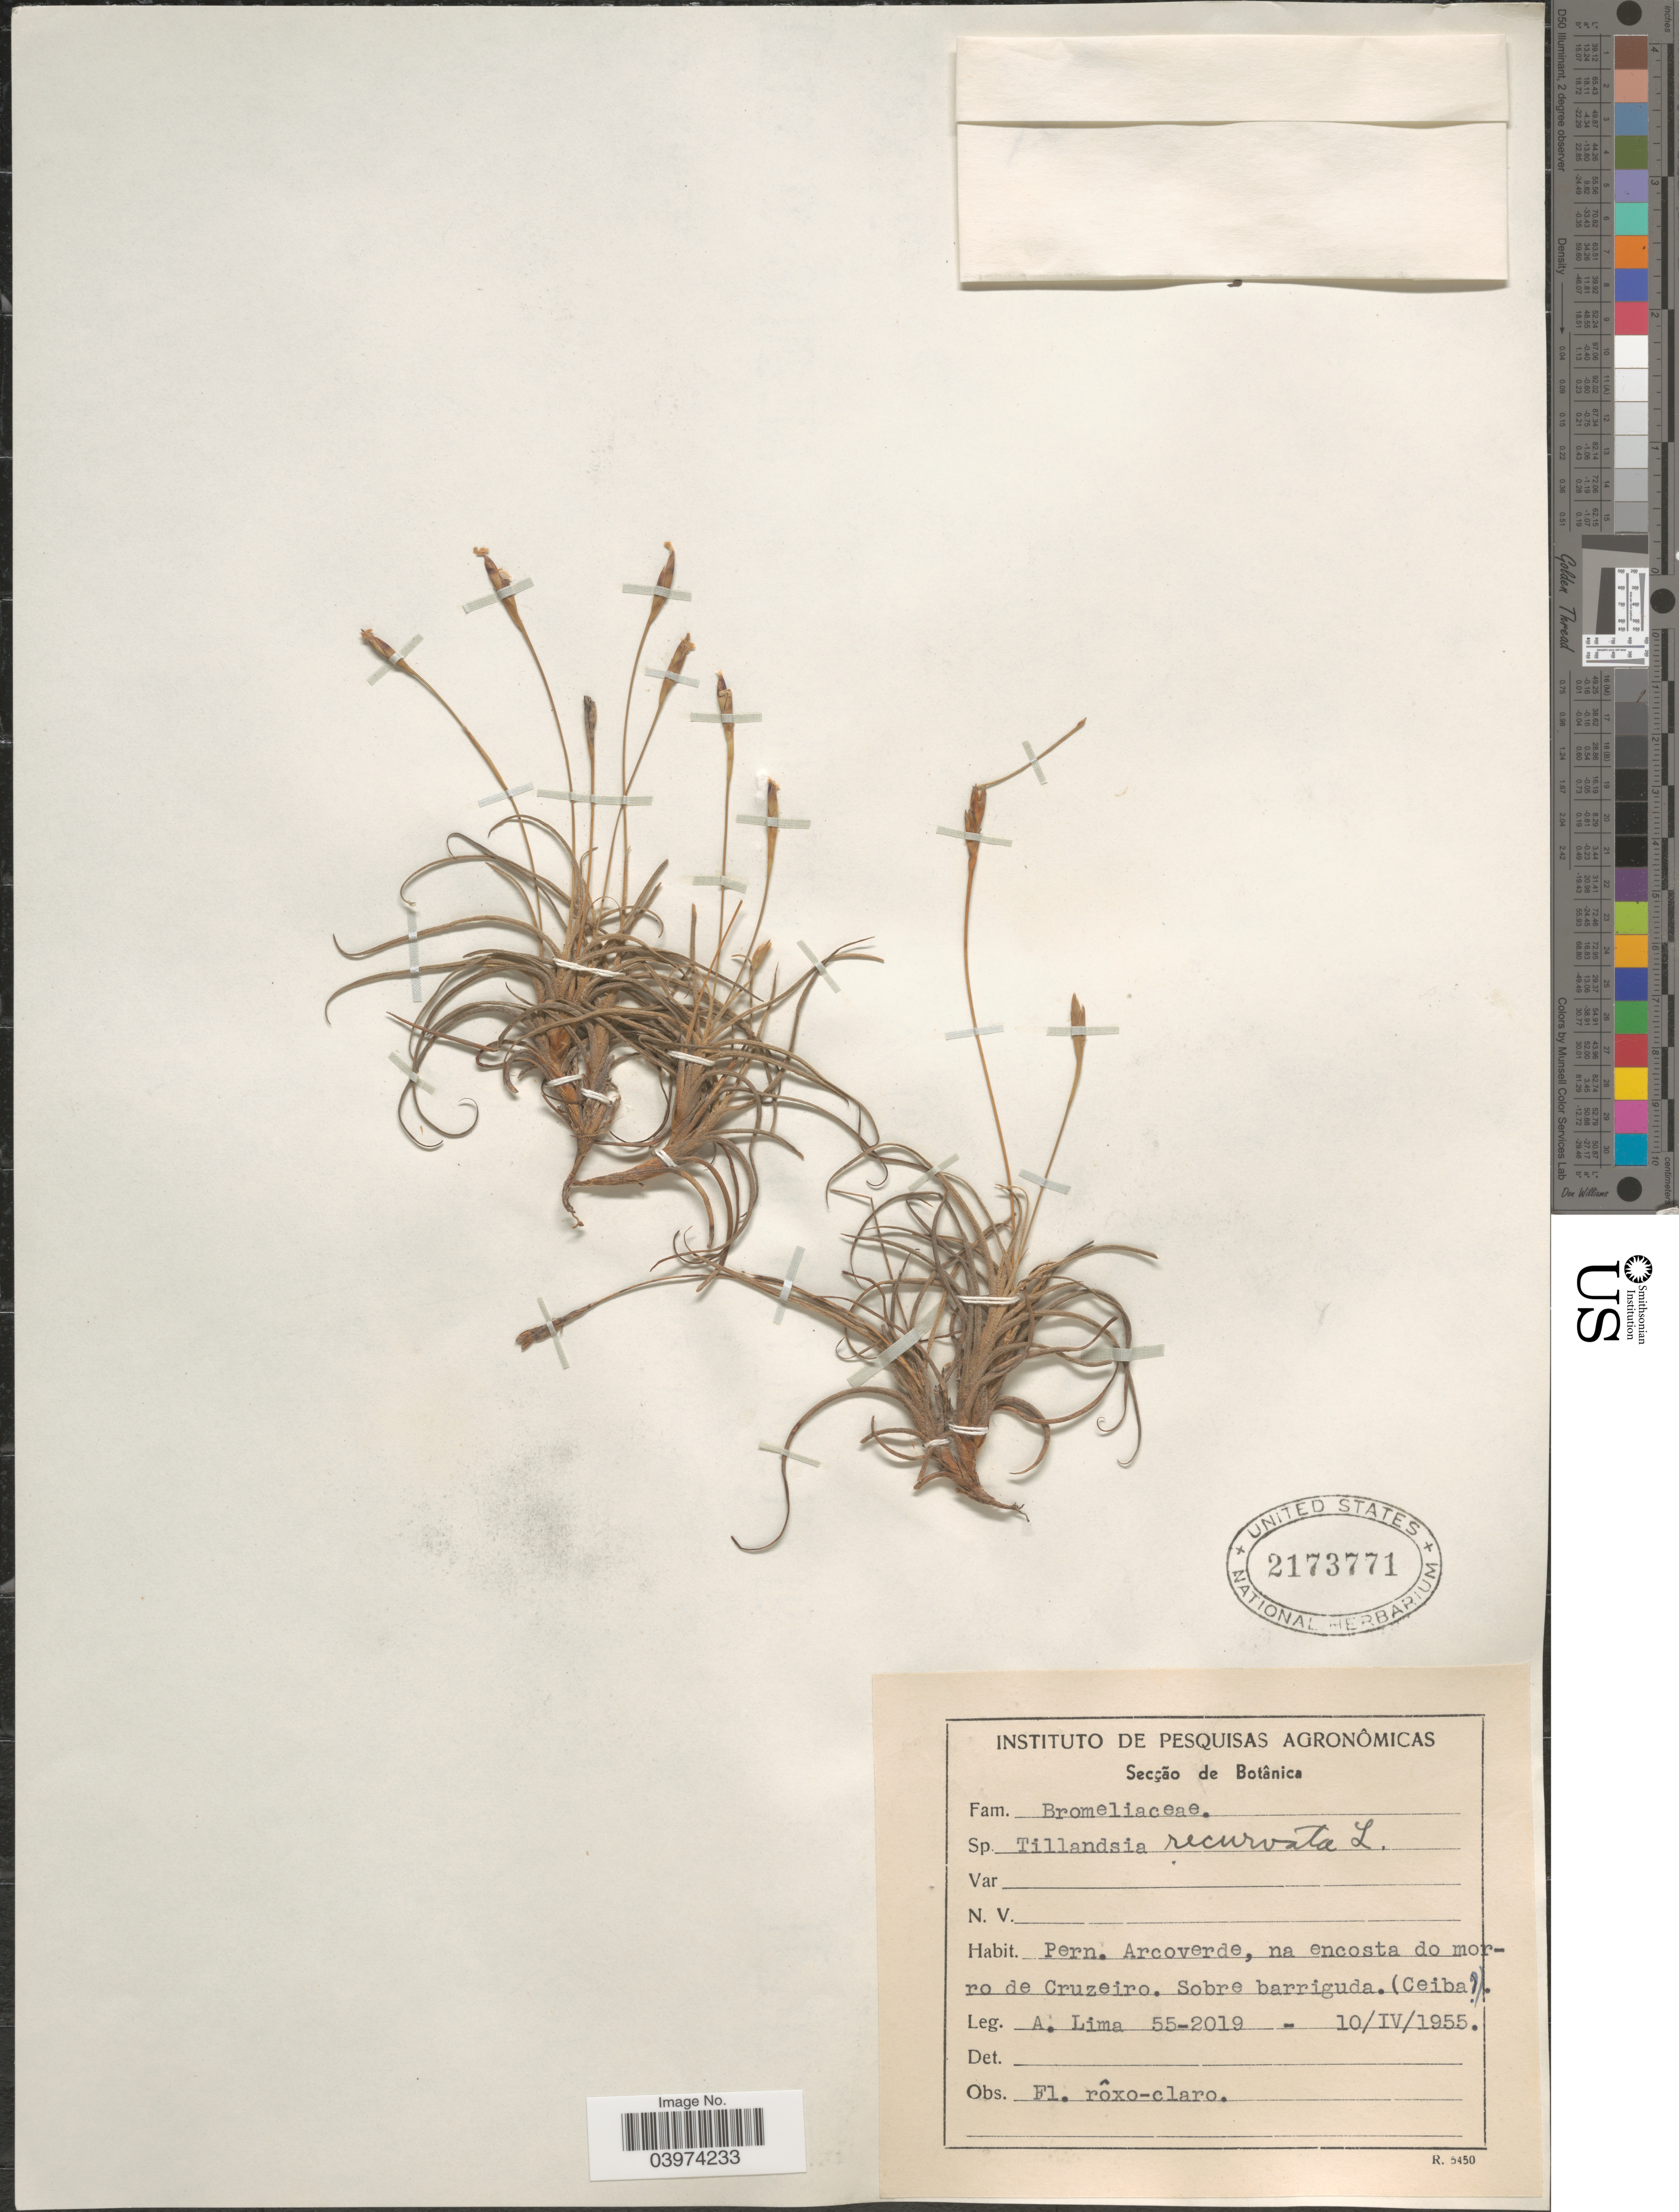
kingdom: Plantae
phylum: Tracheophyta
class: Liliopsida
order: Poales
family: Bromeliaceae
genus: Tillandsia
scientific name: Tillandsia recurvata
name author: L.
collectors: A. Lima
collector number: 55-2019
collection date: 1955-04-10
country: Puerto Rico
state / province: Ceiba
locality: Pern. Arcoverde, na encosta do morro de Cruzeiro. Sobre barriguda.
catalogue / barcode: US 2173771